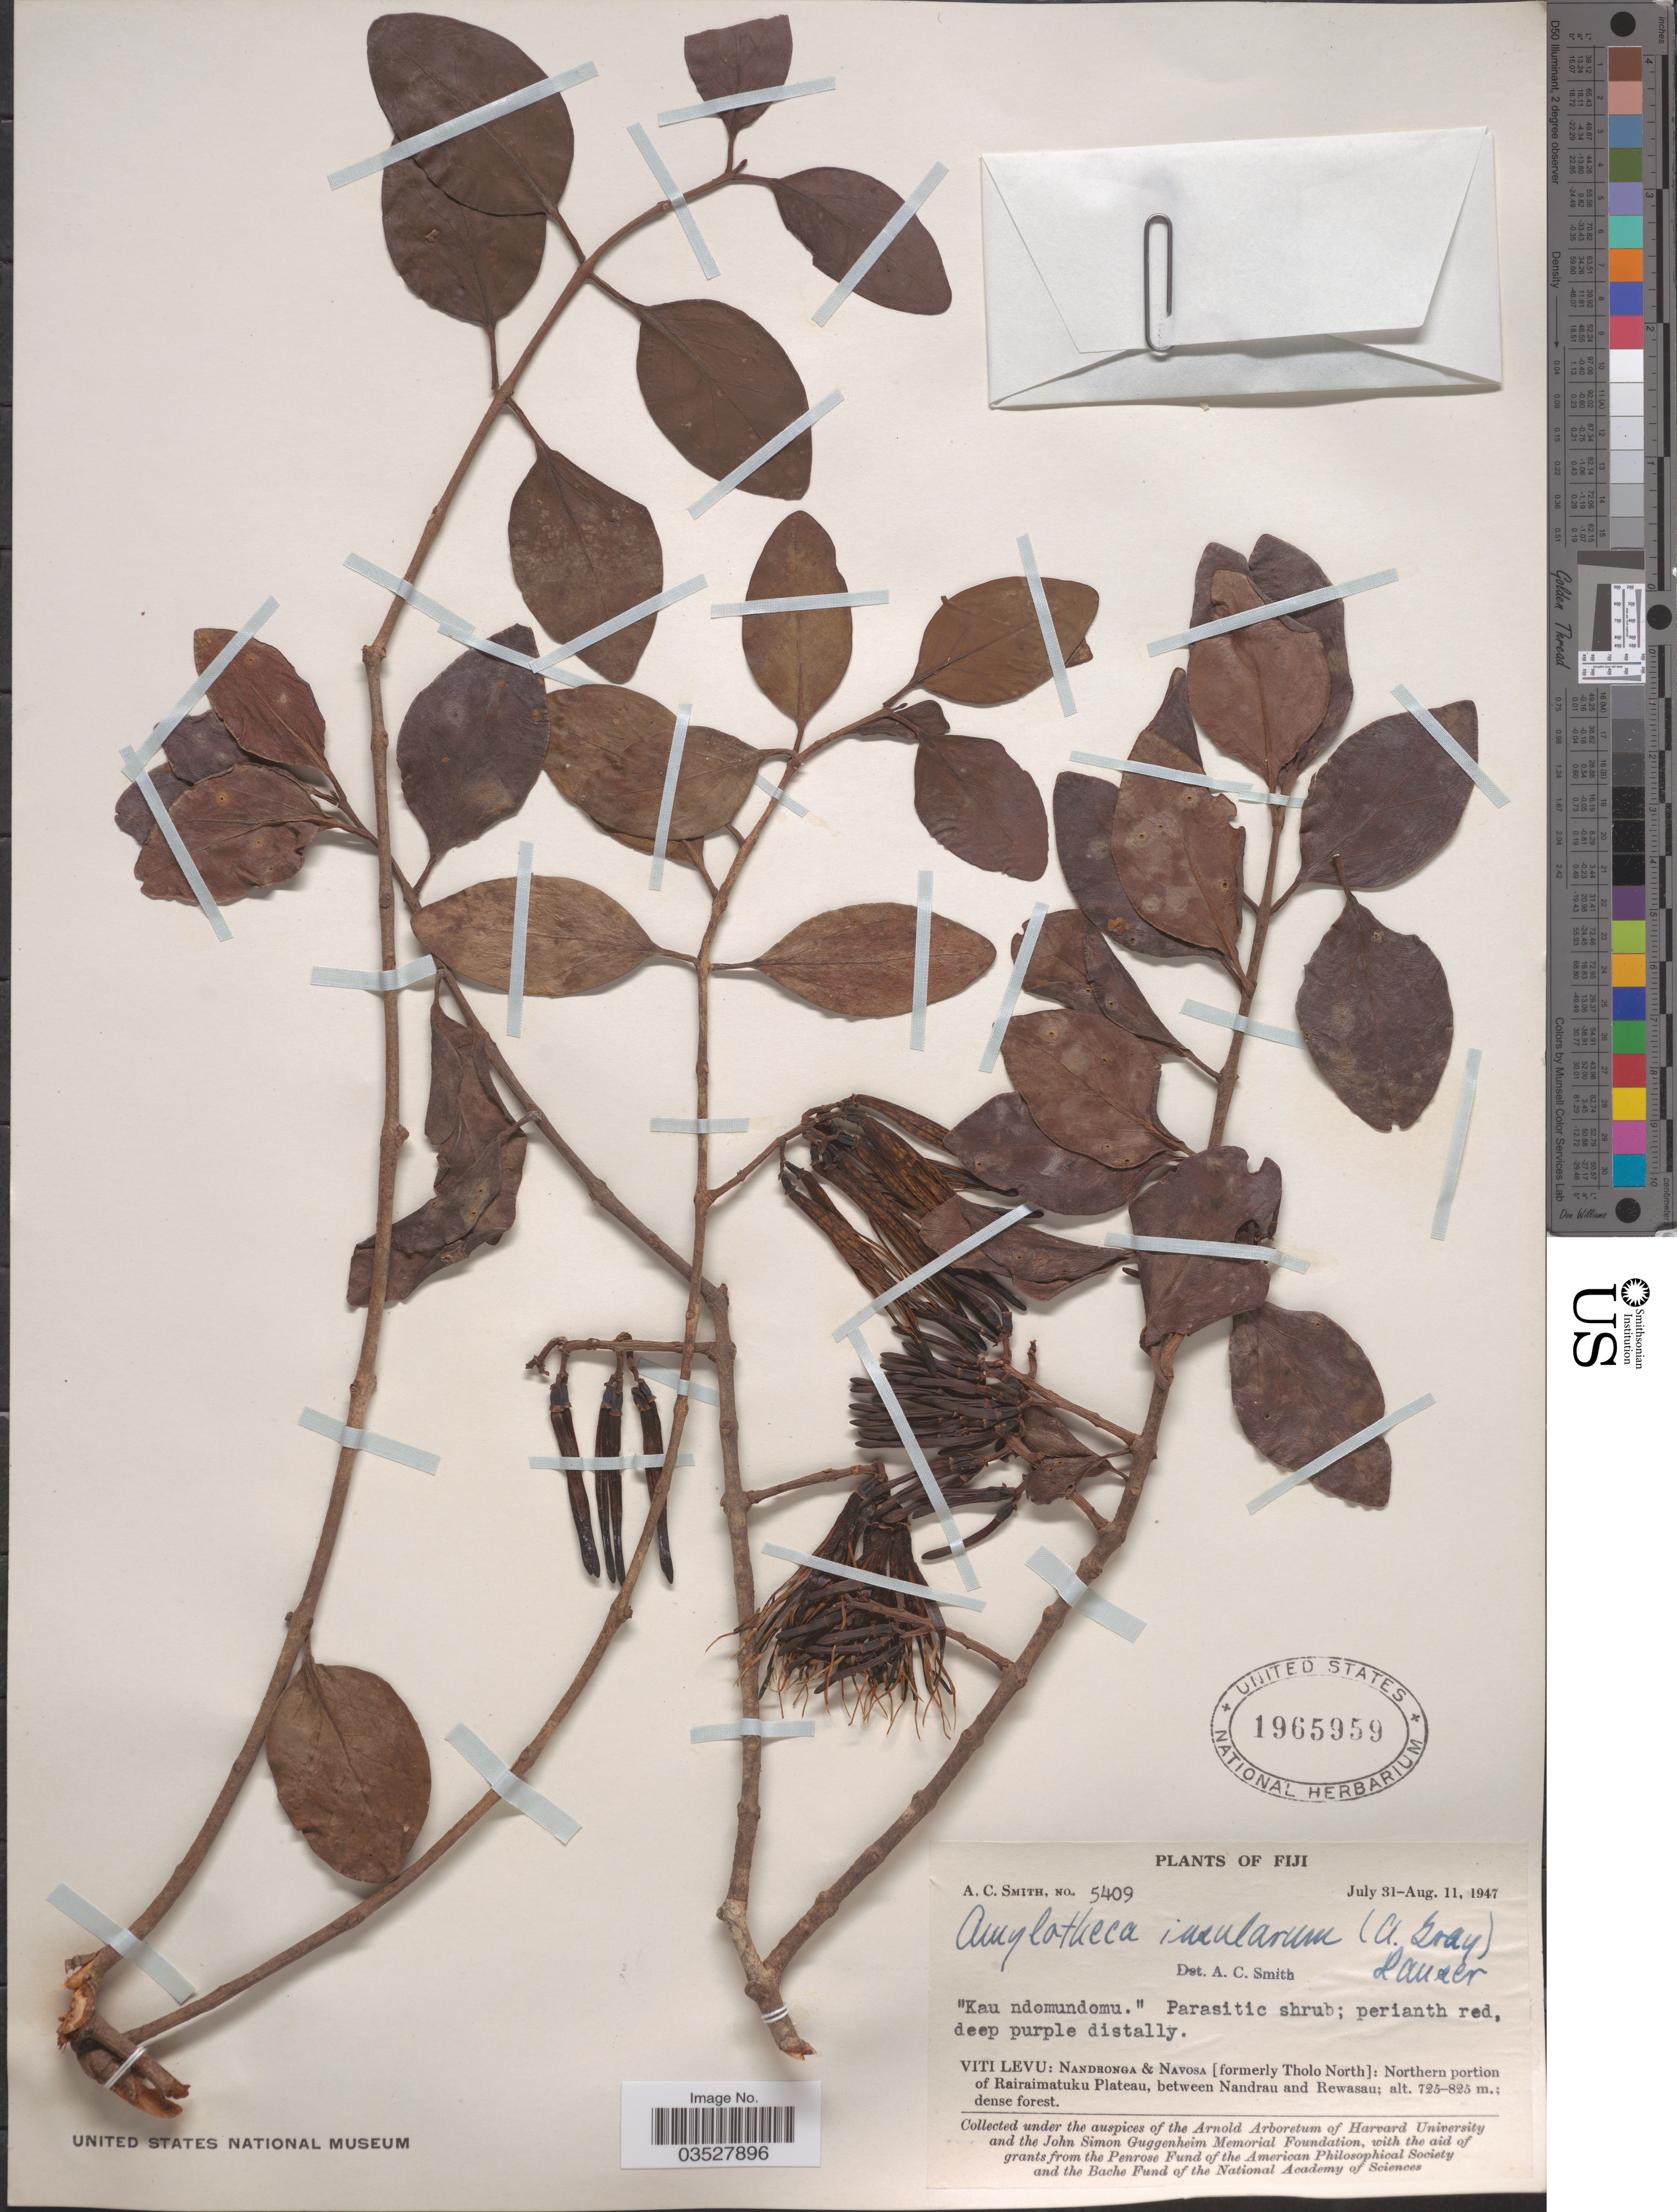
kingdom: Plantae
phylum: Tracheophyta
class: Magnoliopsida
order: Santalales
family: Loranthaceae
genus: Amylotheca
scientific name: Amylotheca insularum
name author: (A. Gray) Danser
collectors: A. C. Smith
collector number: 5409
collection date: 1947-07-31/1947-08-11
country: Fiji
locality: Viti Levu: Nandronga & Navosa [formerly Tholo North]: Northern portion of Rairaimatuku Plateau, between Nandrau and Rewasau.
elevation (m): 725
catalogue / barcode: US 1965959